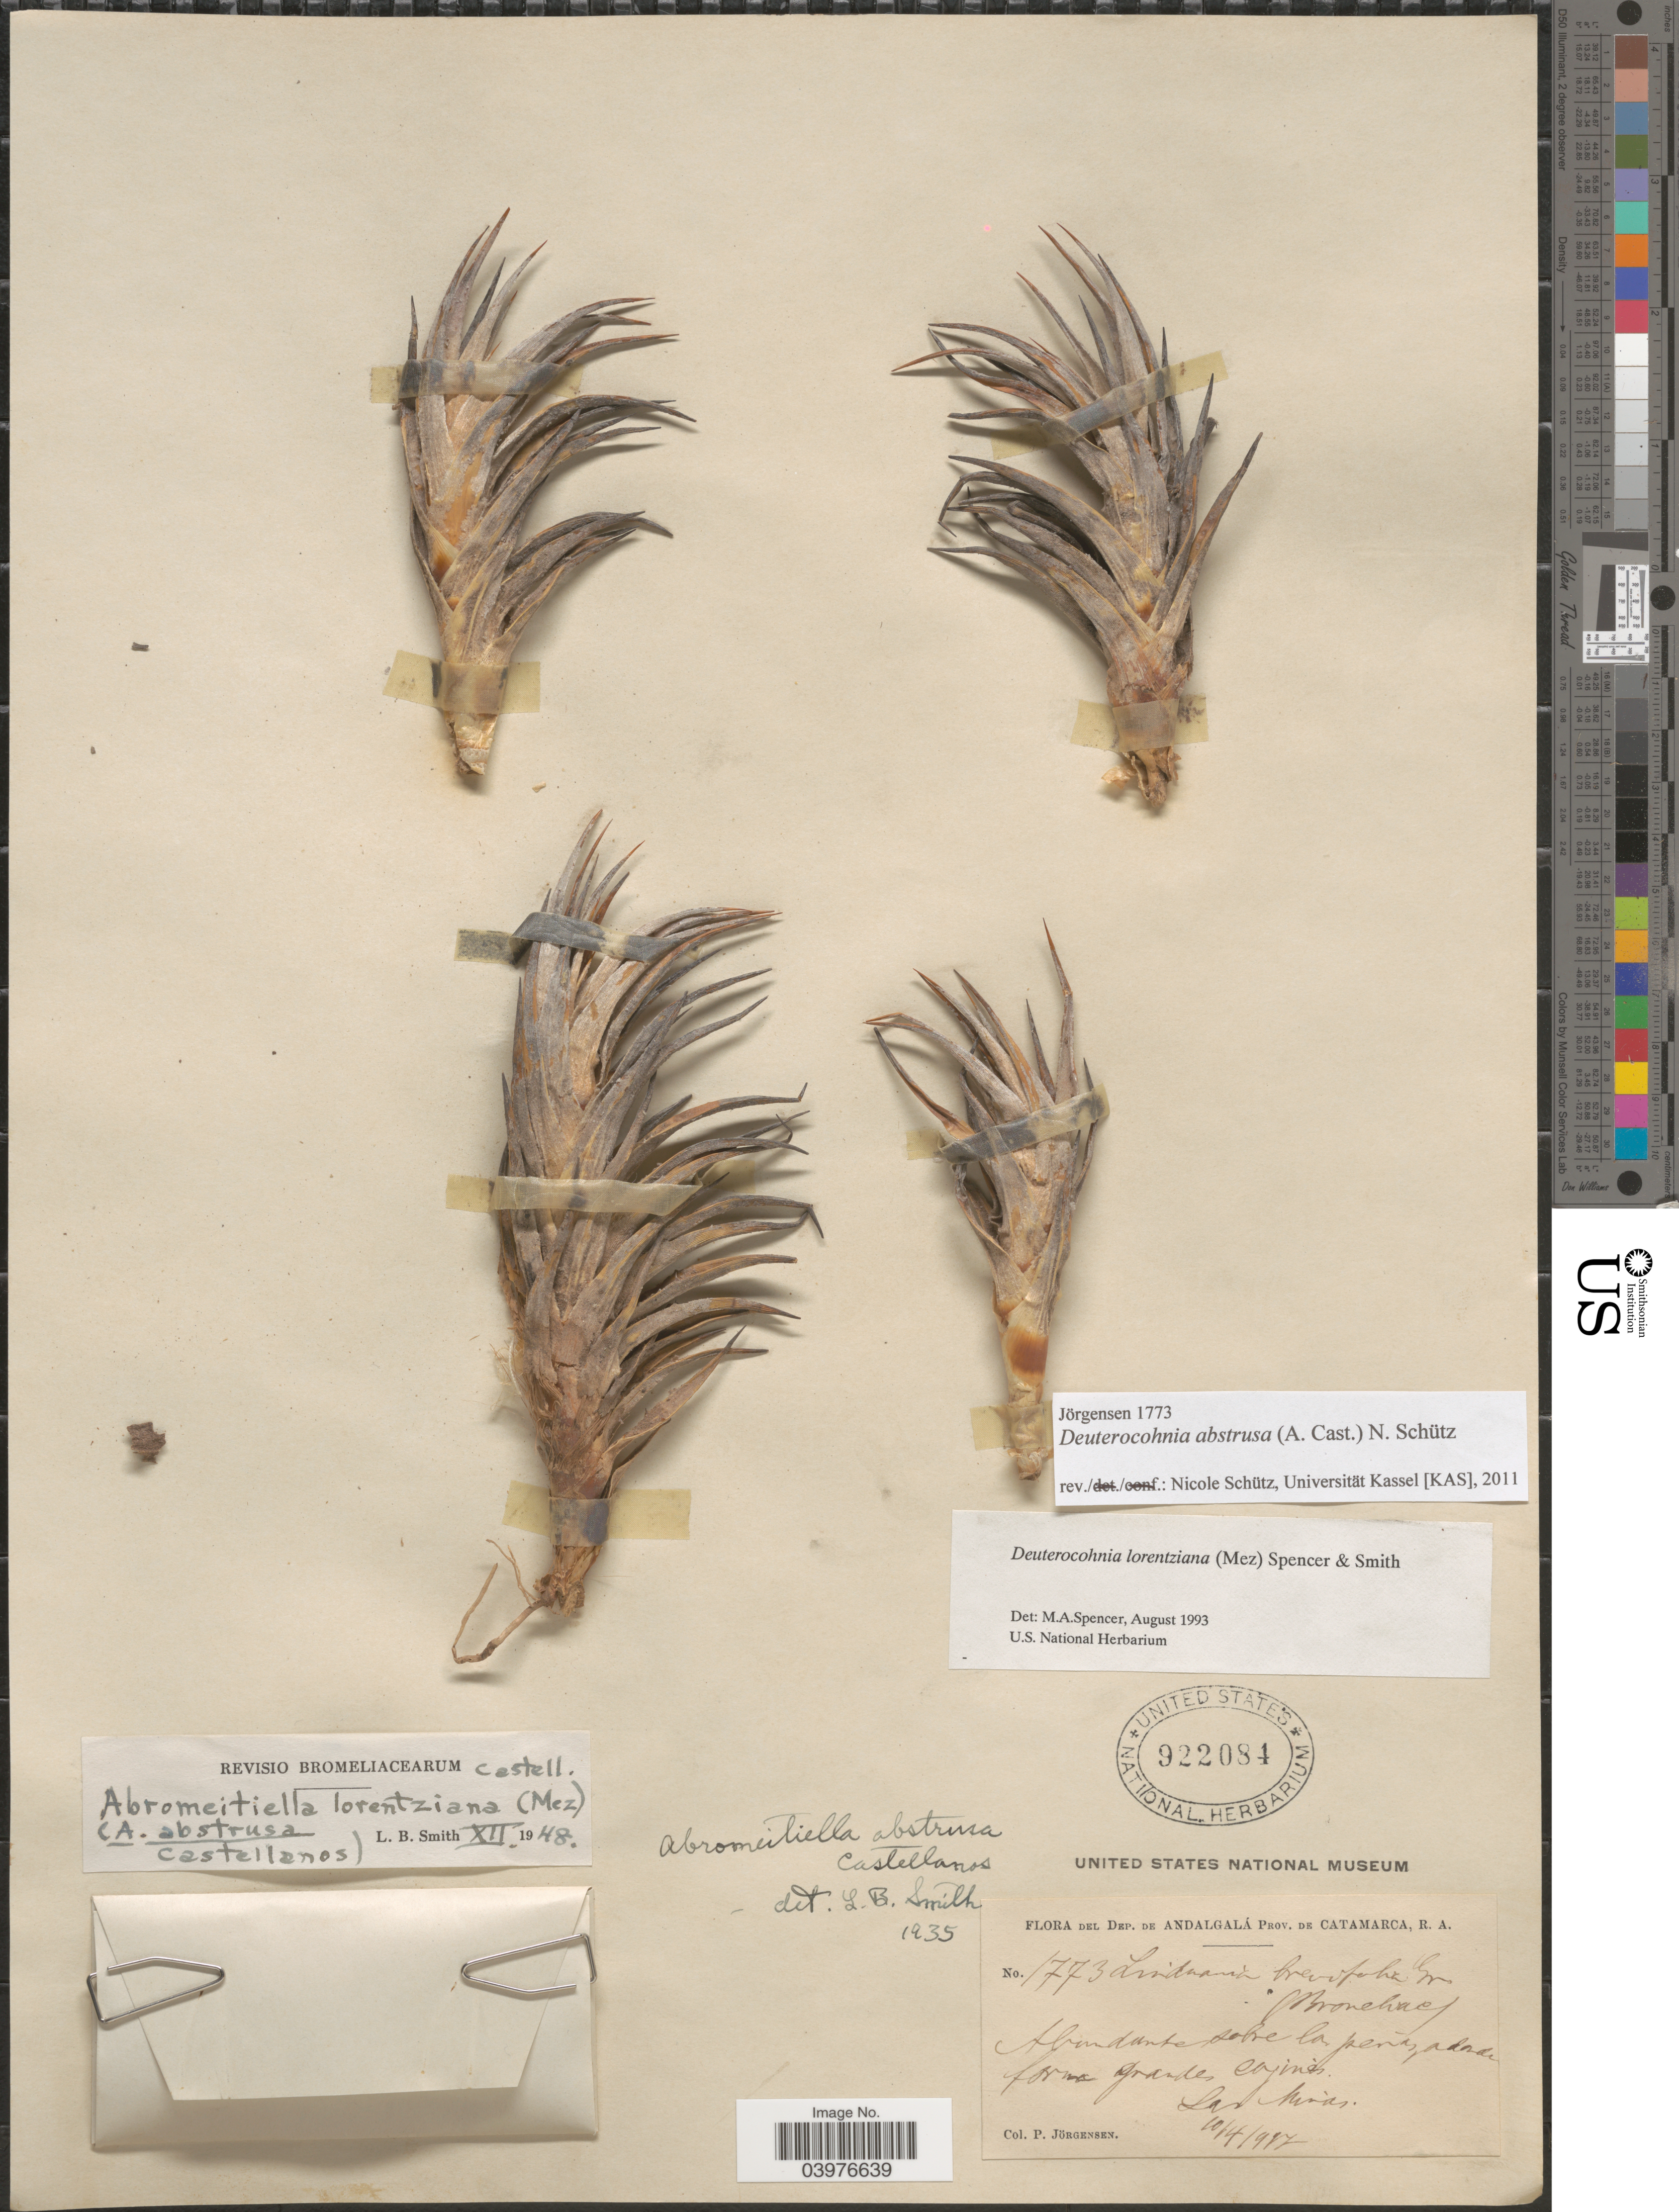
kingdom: Plantae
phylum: Tracheophyta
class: Liliopsida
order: Poales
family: Bromeliaceae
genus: Deuterocohnia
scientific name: Deuterocohnia abstrusa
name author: N. Schuetz & A. Cast.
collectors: P. Jörgensen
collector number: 1773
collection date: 1917-04-10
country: Argentina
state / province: Catamarca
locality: Dep. de Andalgalá. Las Miras.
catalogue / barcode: US 922084